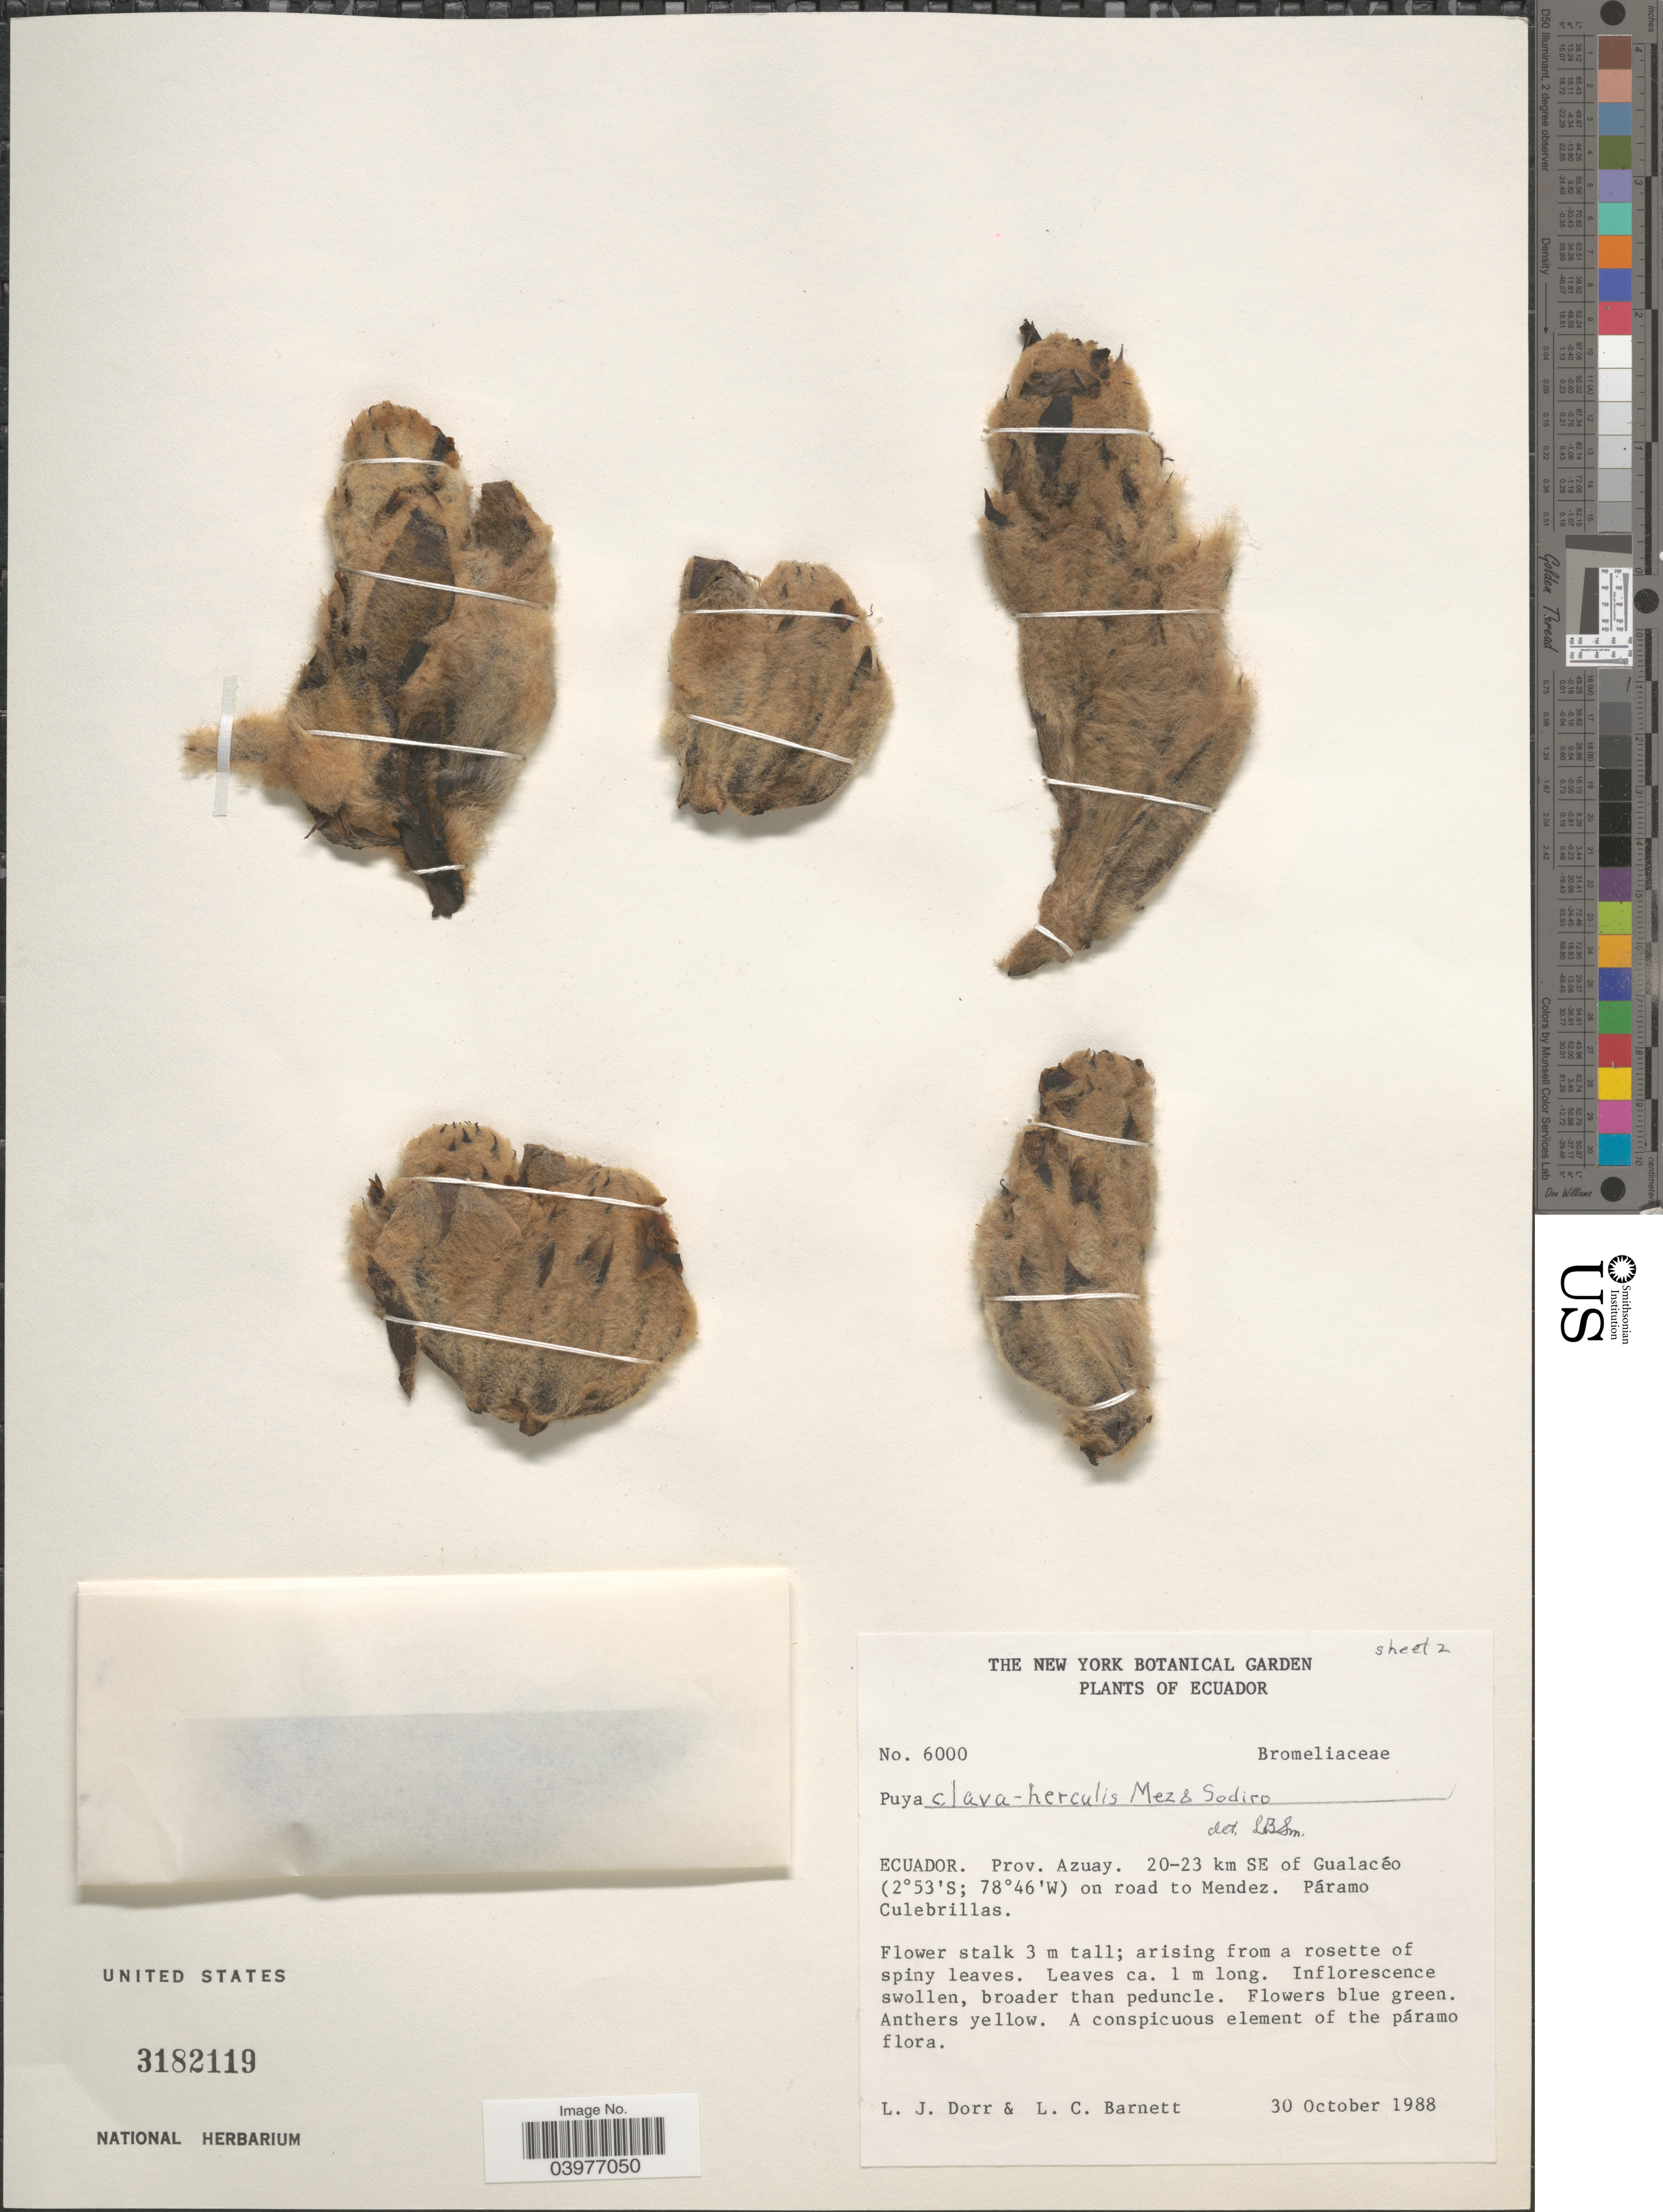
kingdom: Plantae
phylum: Tracheophyta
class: Liliopsida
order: Poales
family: Bromeliaceae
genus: Puya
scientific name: Puya clava-herculis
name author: Mez & Mez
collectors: L. J. Dorr & L. C. Barnett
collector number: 6000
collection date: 1988-10-30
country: Ecuador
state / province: Azuay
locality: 20-23 km SE of Gualacéo on road to Mendez. Páramo Culebrillas.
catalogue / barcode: US 3182119